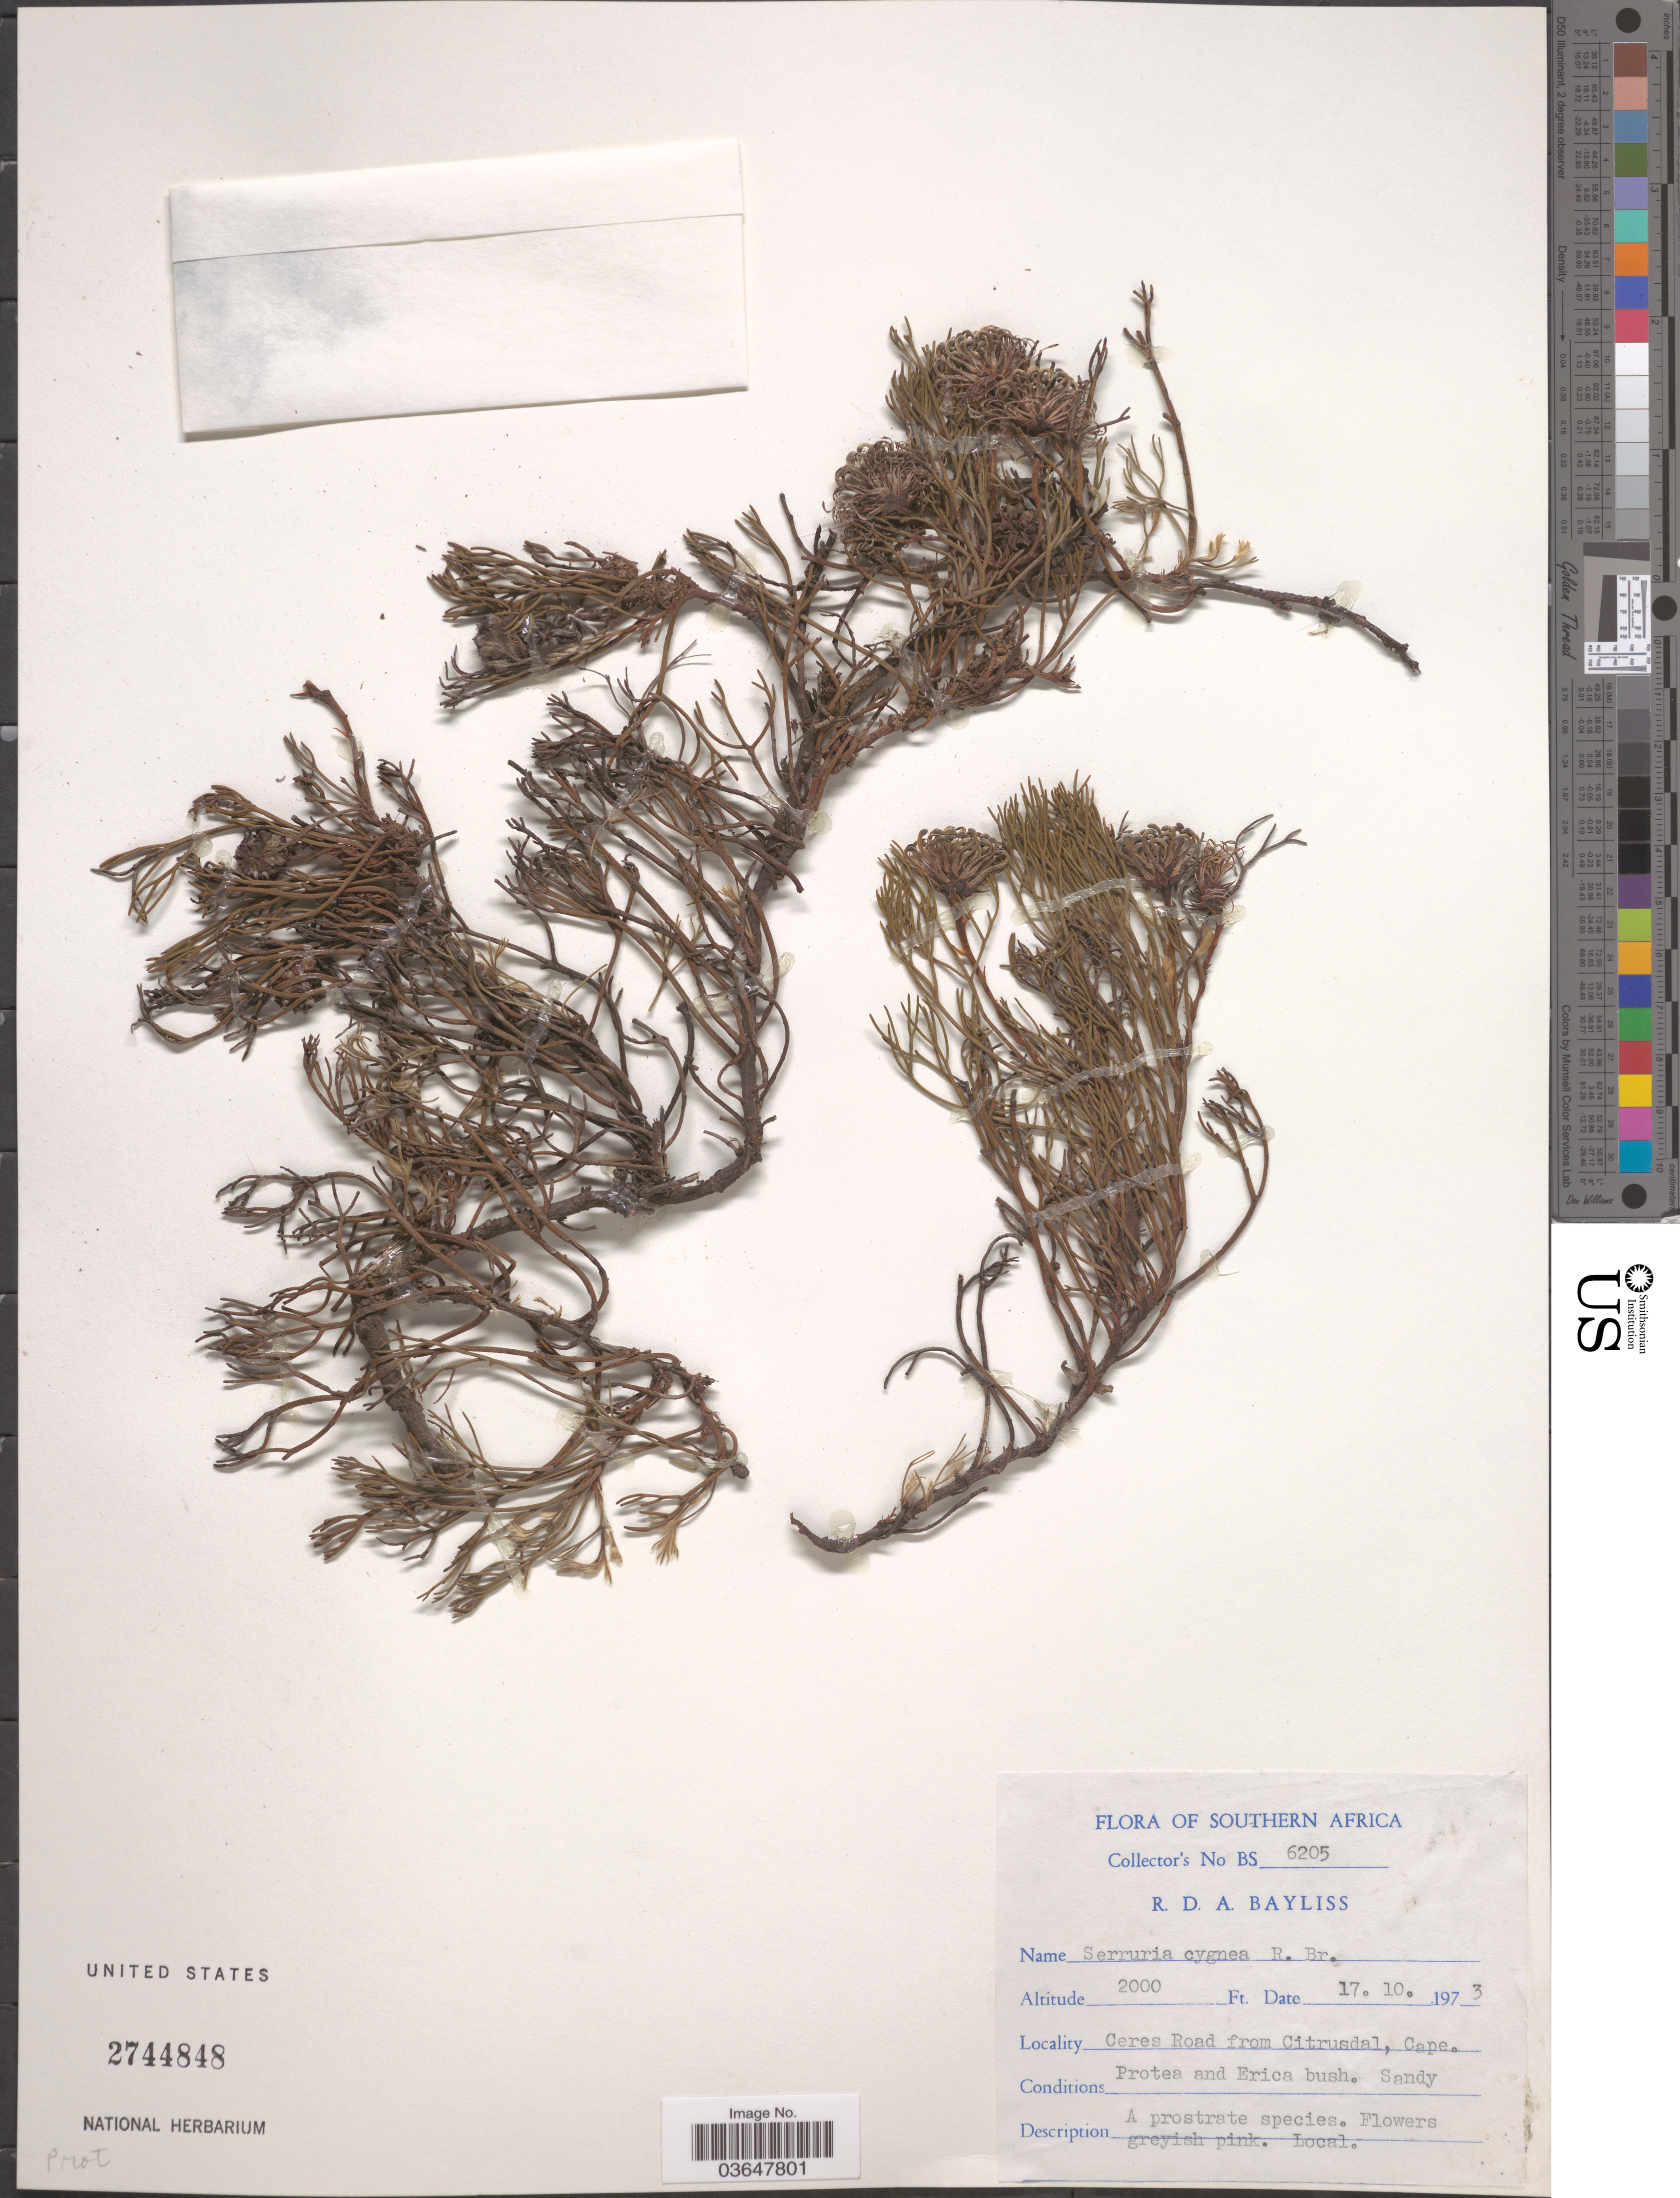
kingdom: Plantae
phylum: Tracheophyta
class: Magnoliopsida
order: Proteales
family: Proteaceae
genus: Serruria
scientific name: Serruria cygnea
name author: R. Br.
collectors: R. Bayliss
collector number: BS 6205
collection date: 1973-10-17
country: South Africa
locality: Southers Africa. Ceres Road from Citrusdal, Cape.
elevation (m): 610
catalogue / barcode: US 2744848